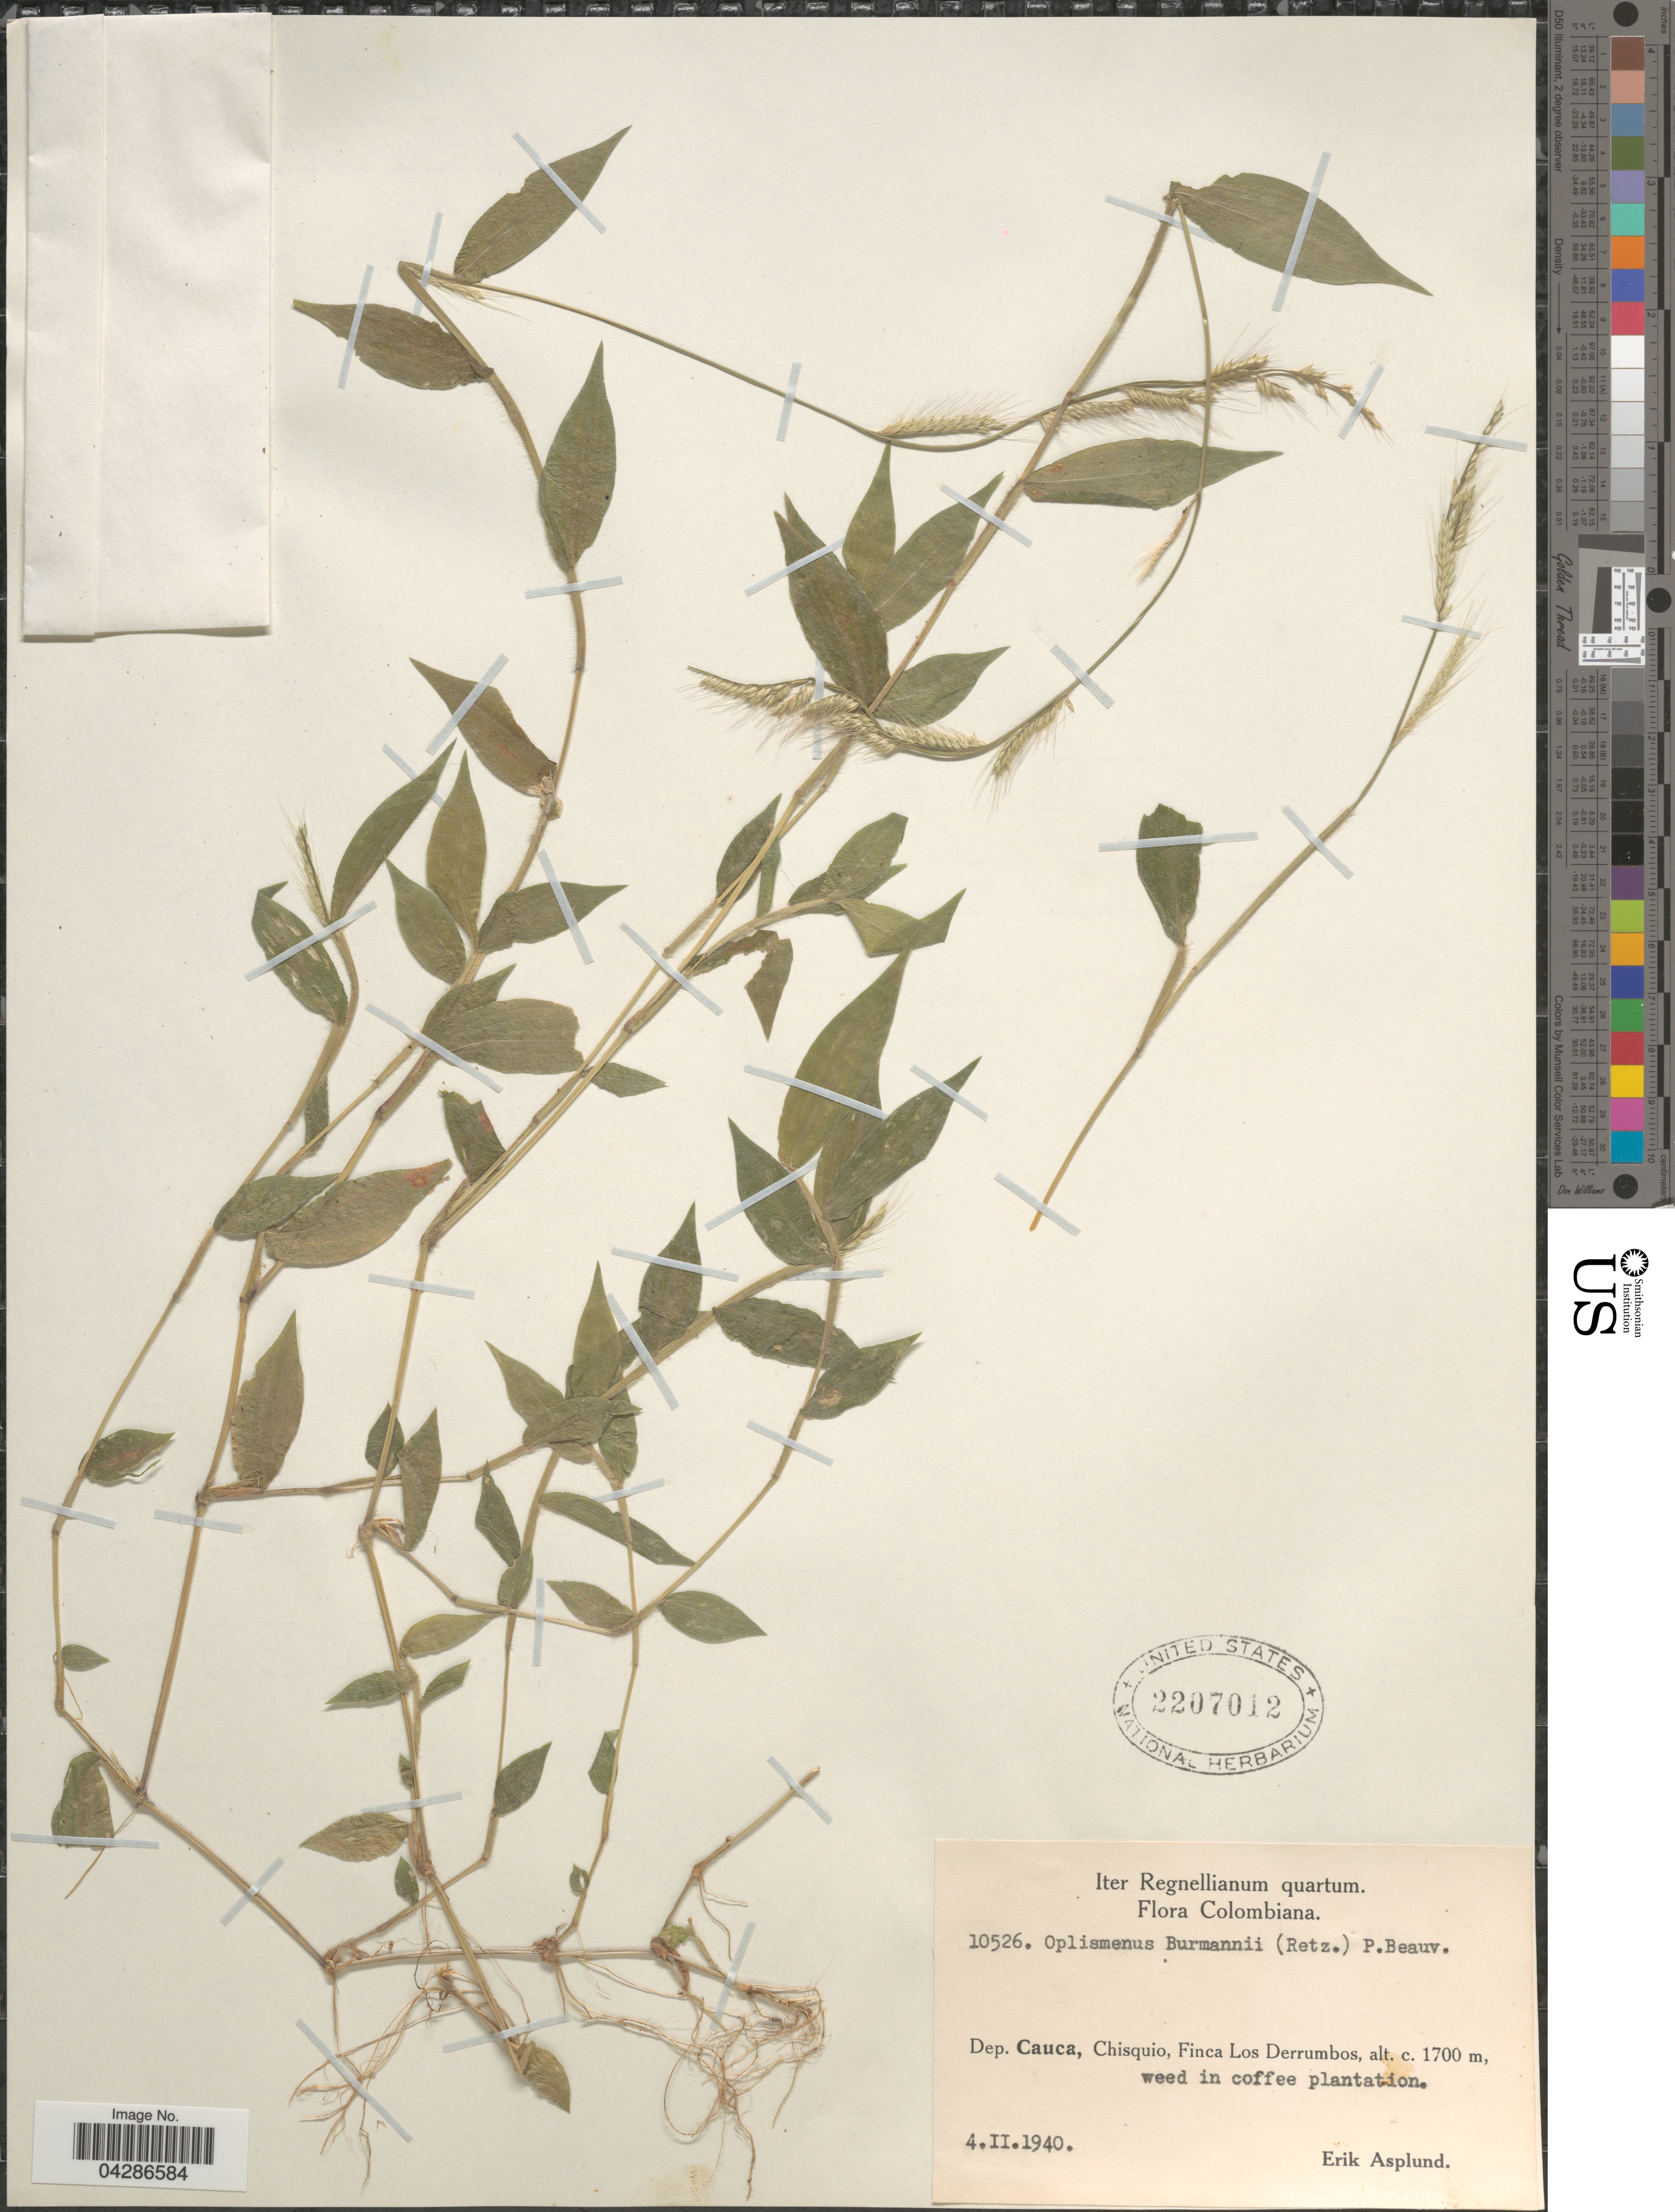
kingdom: Plantae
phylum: Tracheophyta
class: Liliopsida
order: Poales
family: Poaceae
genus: Oplismenus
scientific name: Oplismenus burmannii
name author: (Retz.) P. Beauv.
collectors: E. Asplund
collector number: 10526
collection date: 1940-02-04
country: Colombia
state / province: Cauca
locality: Iter Regnellianum quartum. Dep. Cauca, Chisquio, Finca Los Derrumbos.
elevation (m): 1700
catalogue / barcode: US 2207012